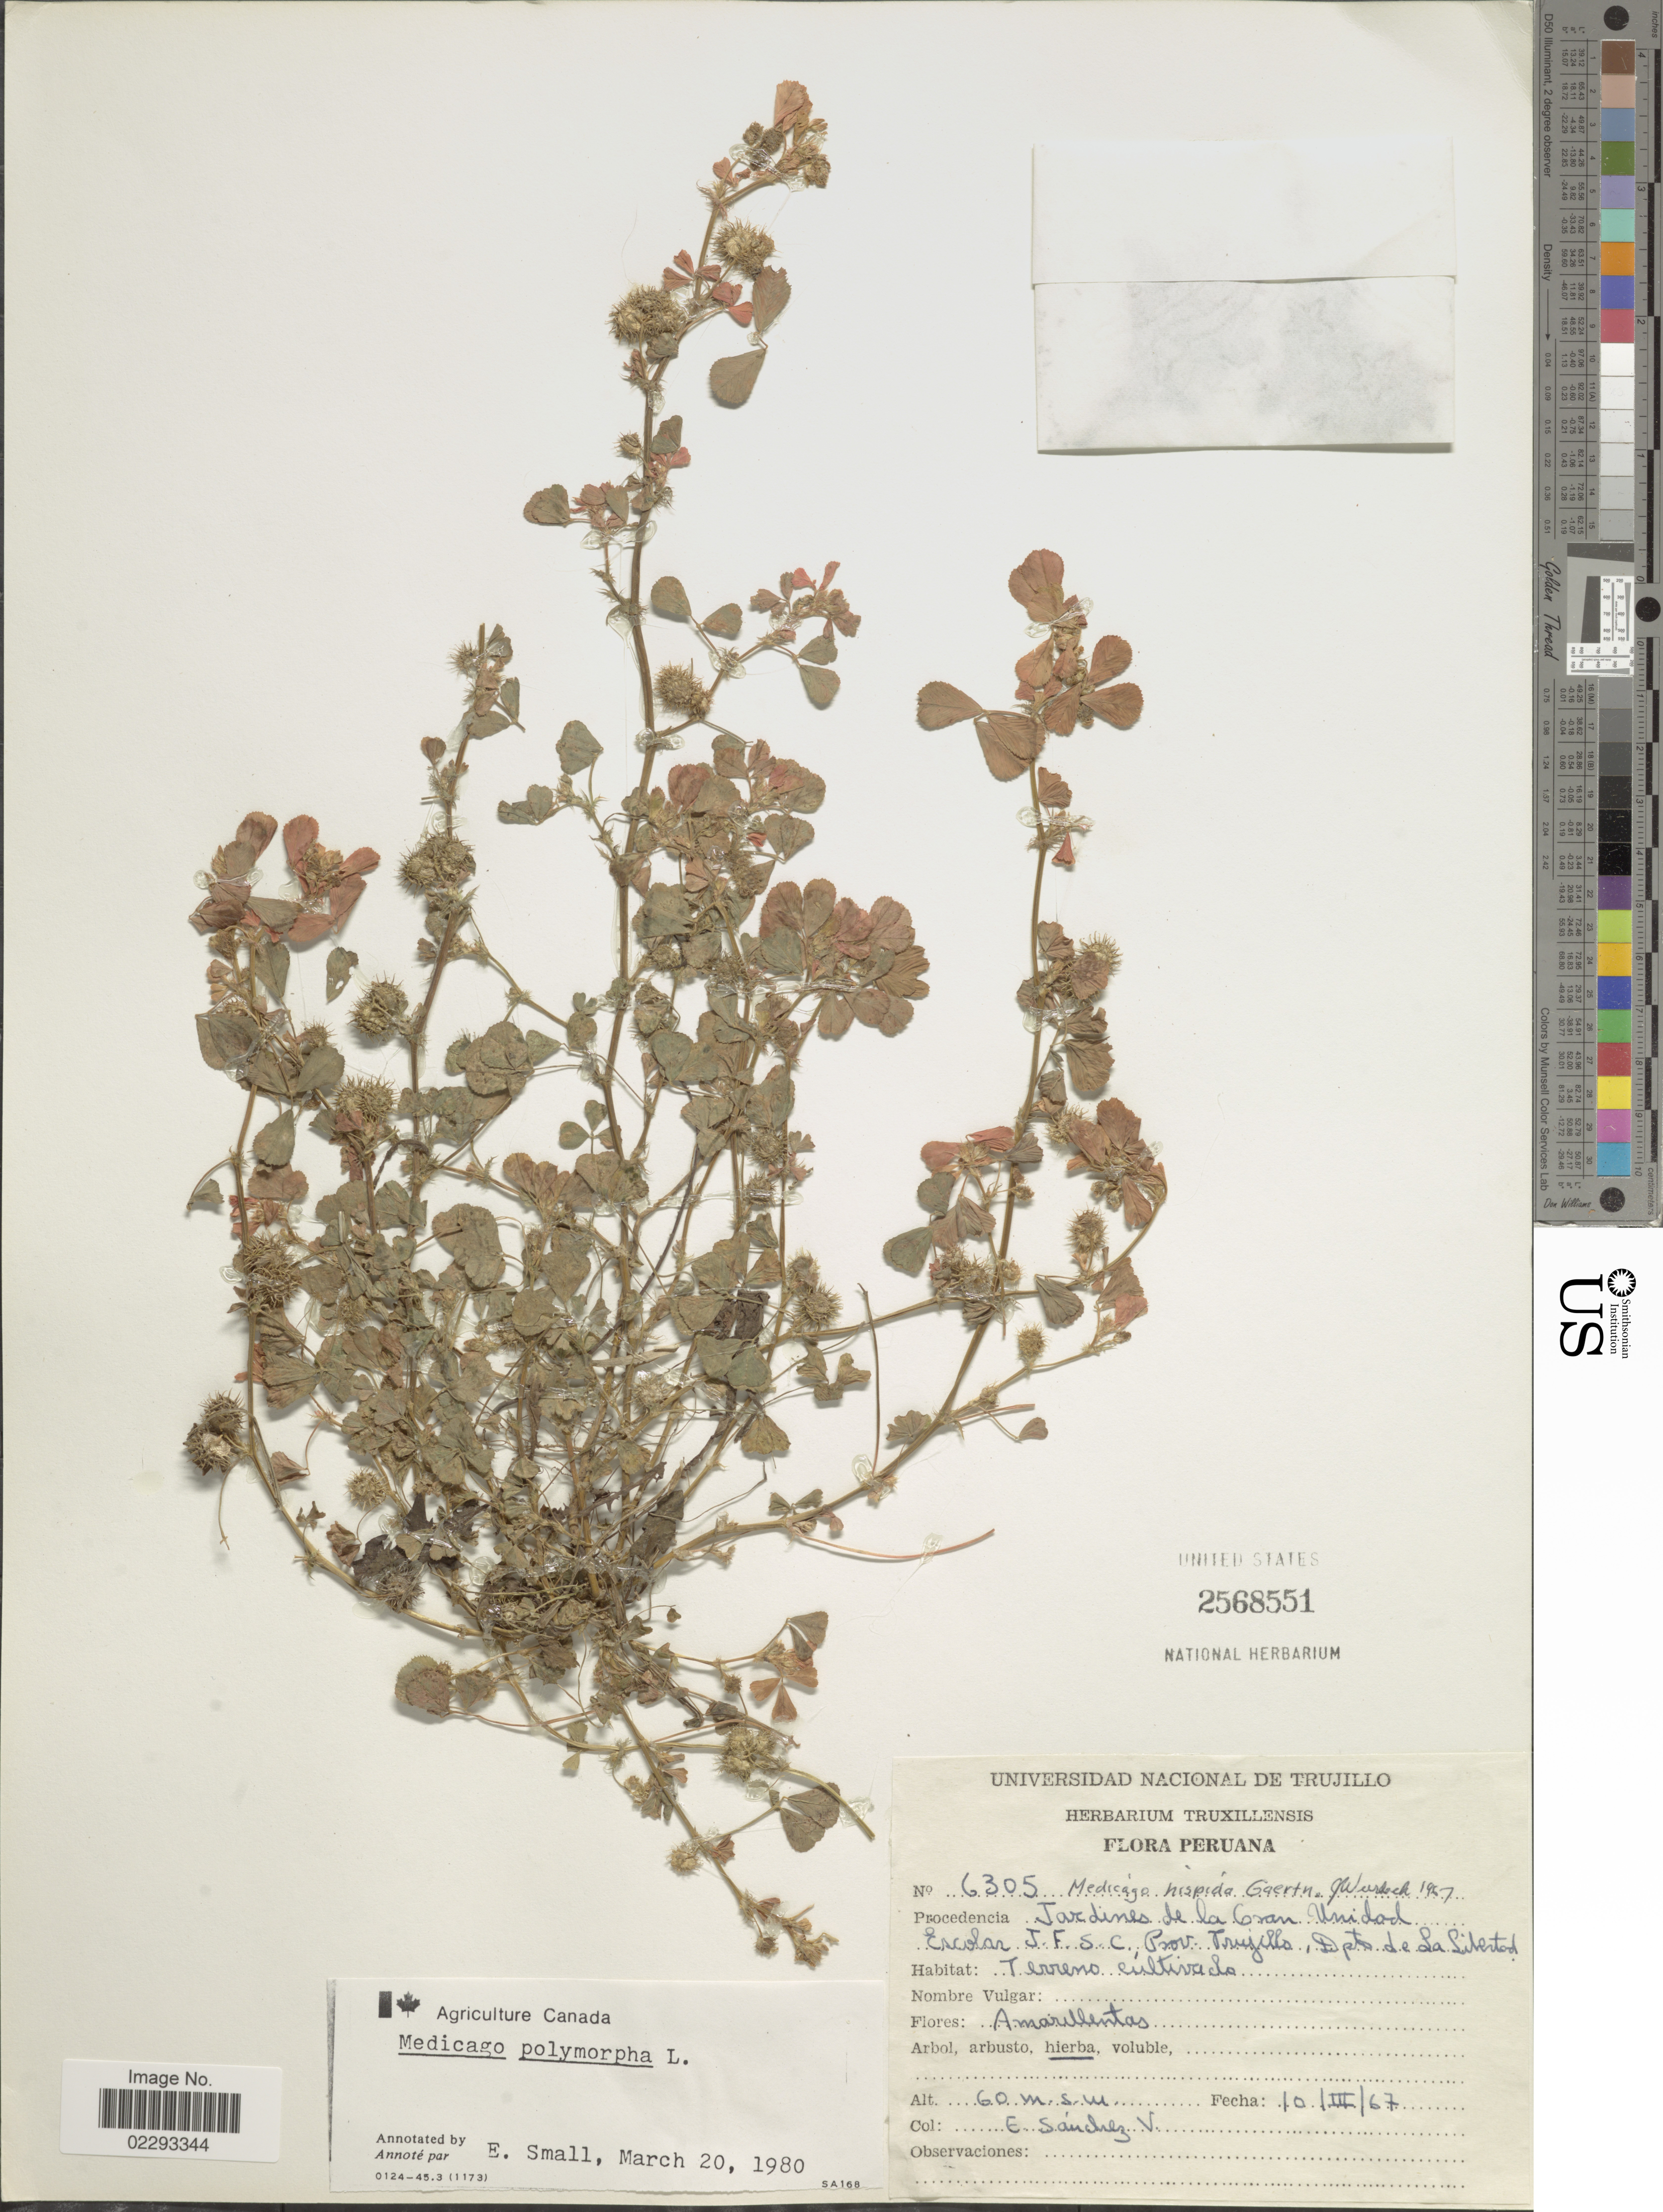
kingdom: Plantae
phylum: Tracheophyta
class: Magnoliopsida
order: Fabales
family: Fabaceae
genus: Medicago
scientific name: Medicago polymorpha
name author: L.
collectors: E. Sánchez V.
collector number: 6305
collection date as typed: Transcribed d/m/y: 10/3/67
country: El Salvador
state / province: La Libertad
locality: Jardines de la Csan Unidad Escolar J.F.S.C., Prov. Trujillo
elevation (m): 60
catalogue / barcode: US 2568551